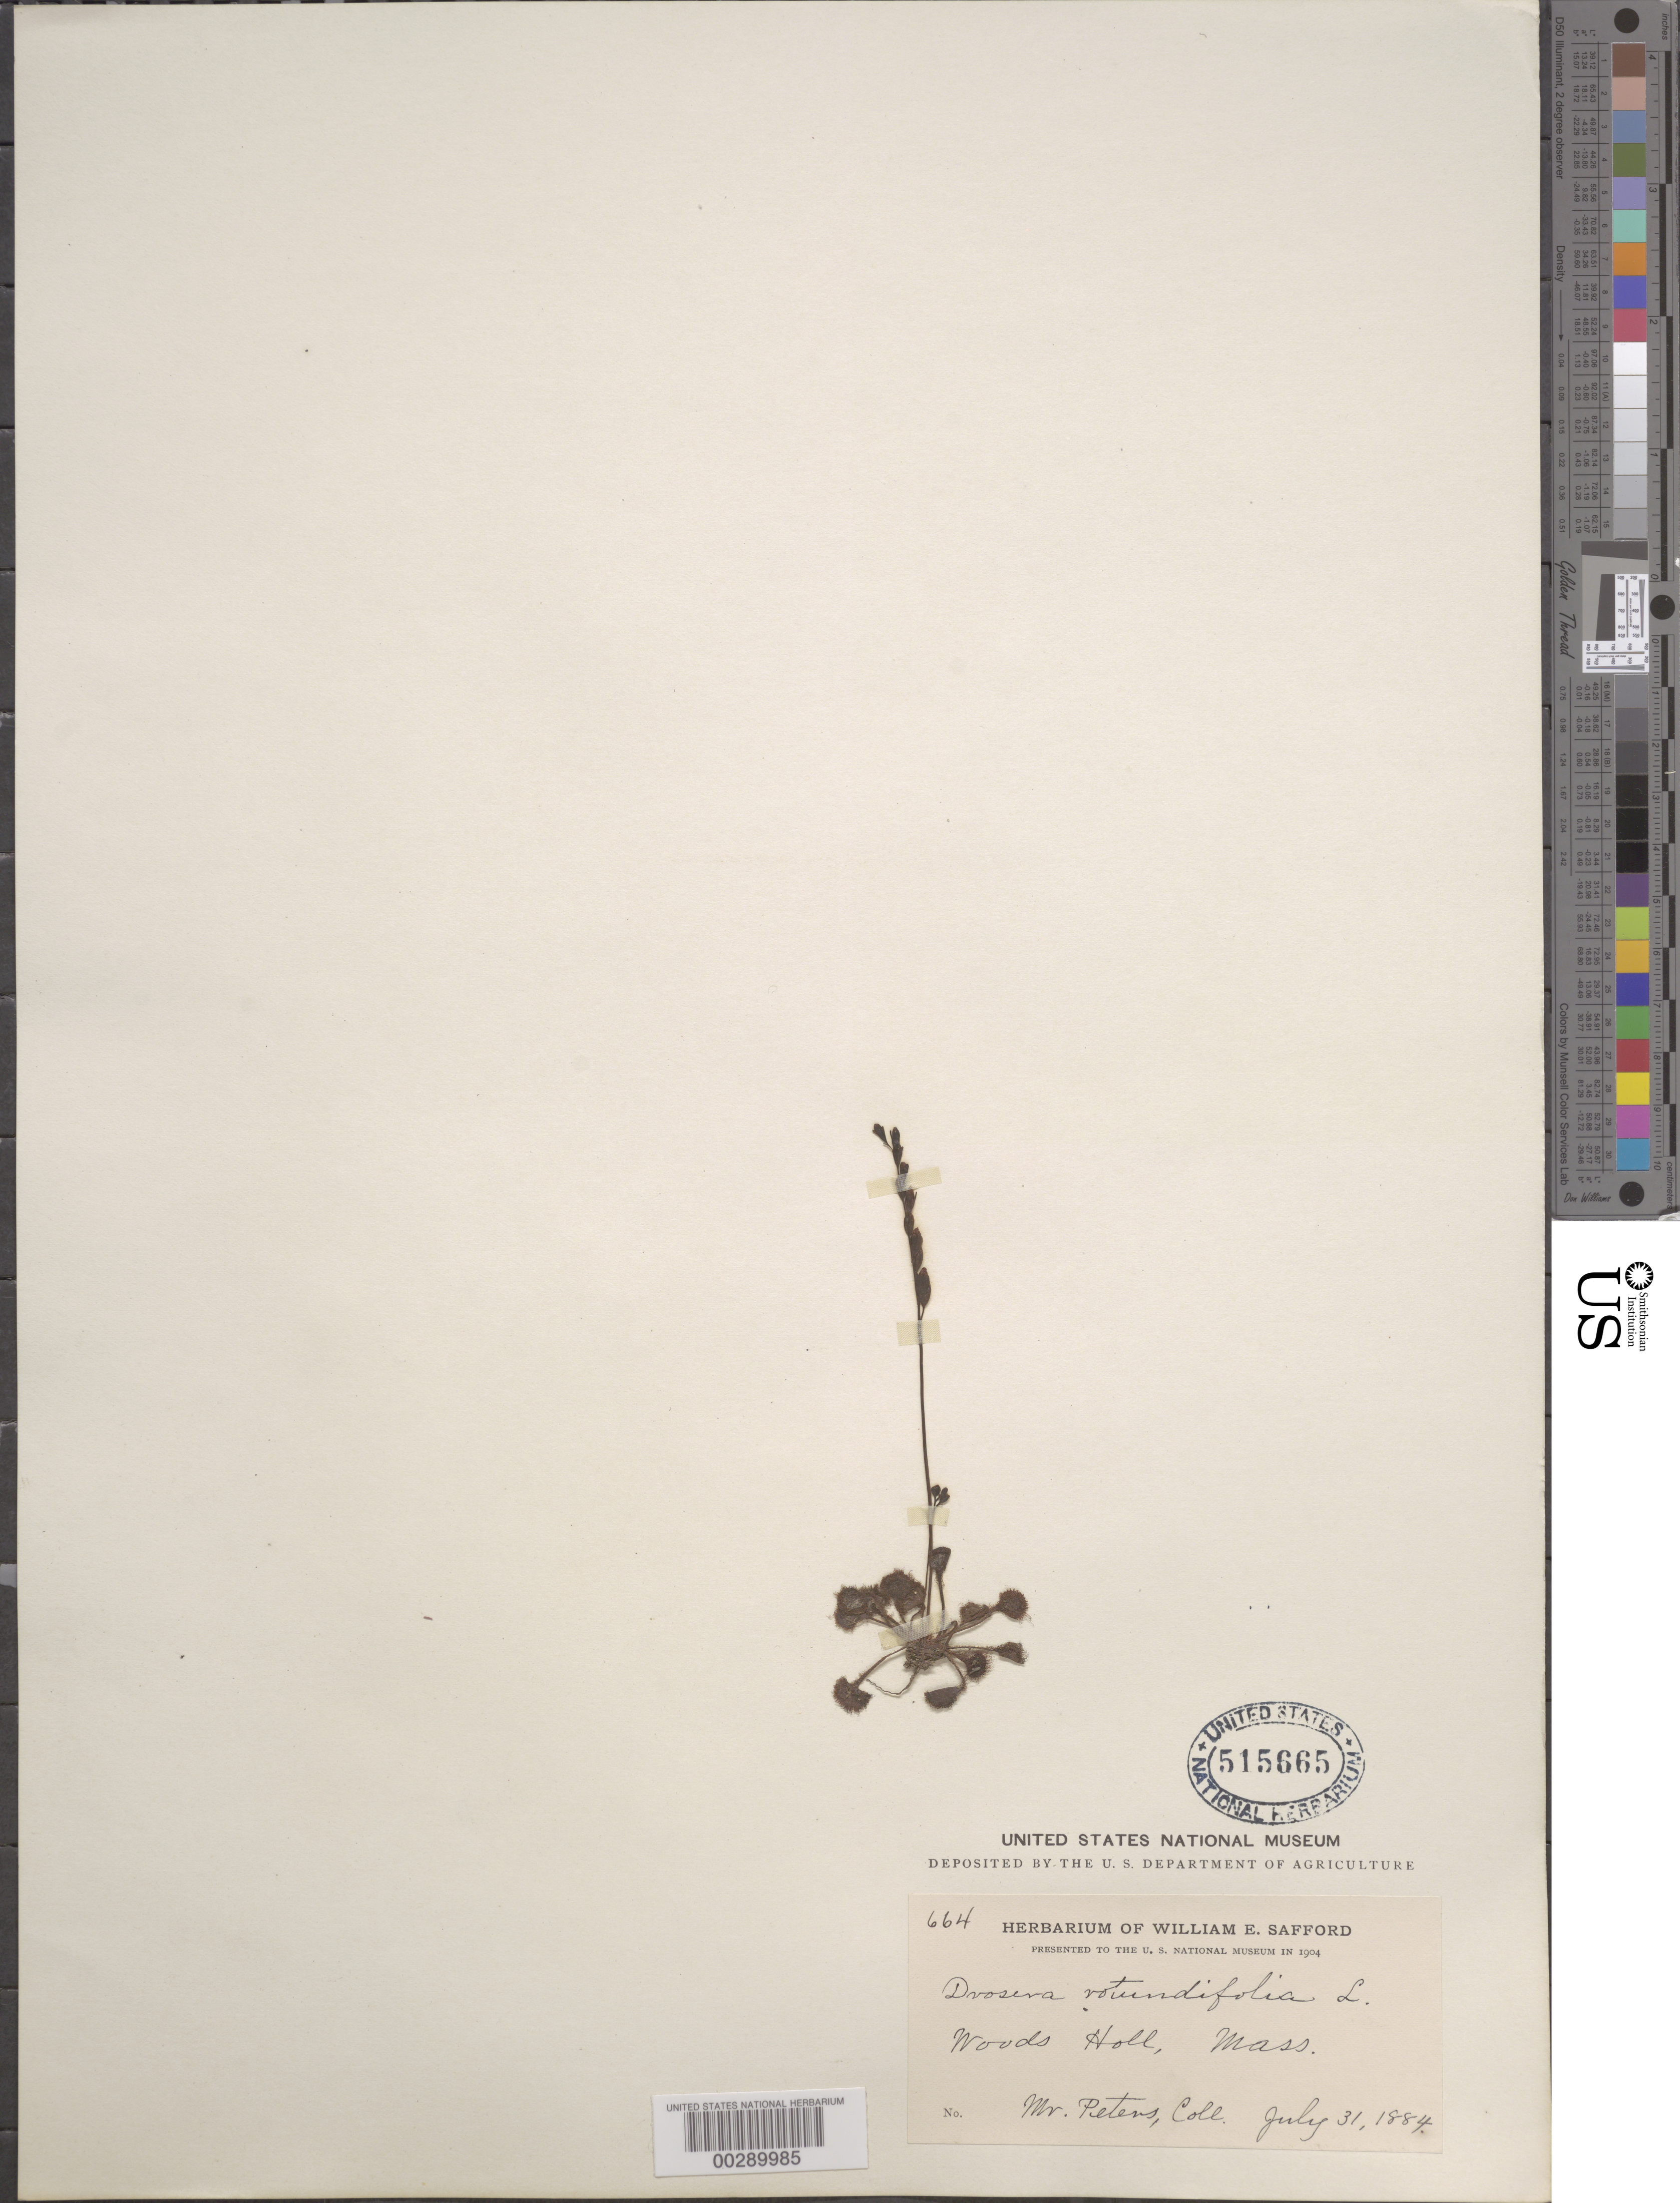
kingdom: Plantae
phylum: Tracheophyta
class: Magnoliopsida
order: Caryophyllales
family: Droseraceae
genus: Drosera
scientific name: Drosera rotundifolia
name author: L.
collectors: -. Peters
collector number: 664 W.e. Safford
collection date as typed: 31 Jul 1884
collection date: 1884-07-31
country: United States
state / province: Massachusetts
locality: Woods hole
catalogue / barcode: US 515665